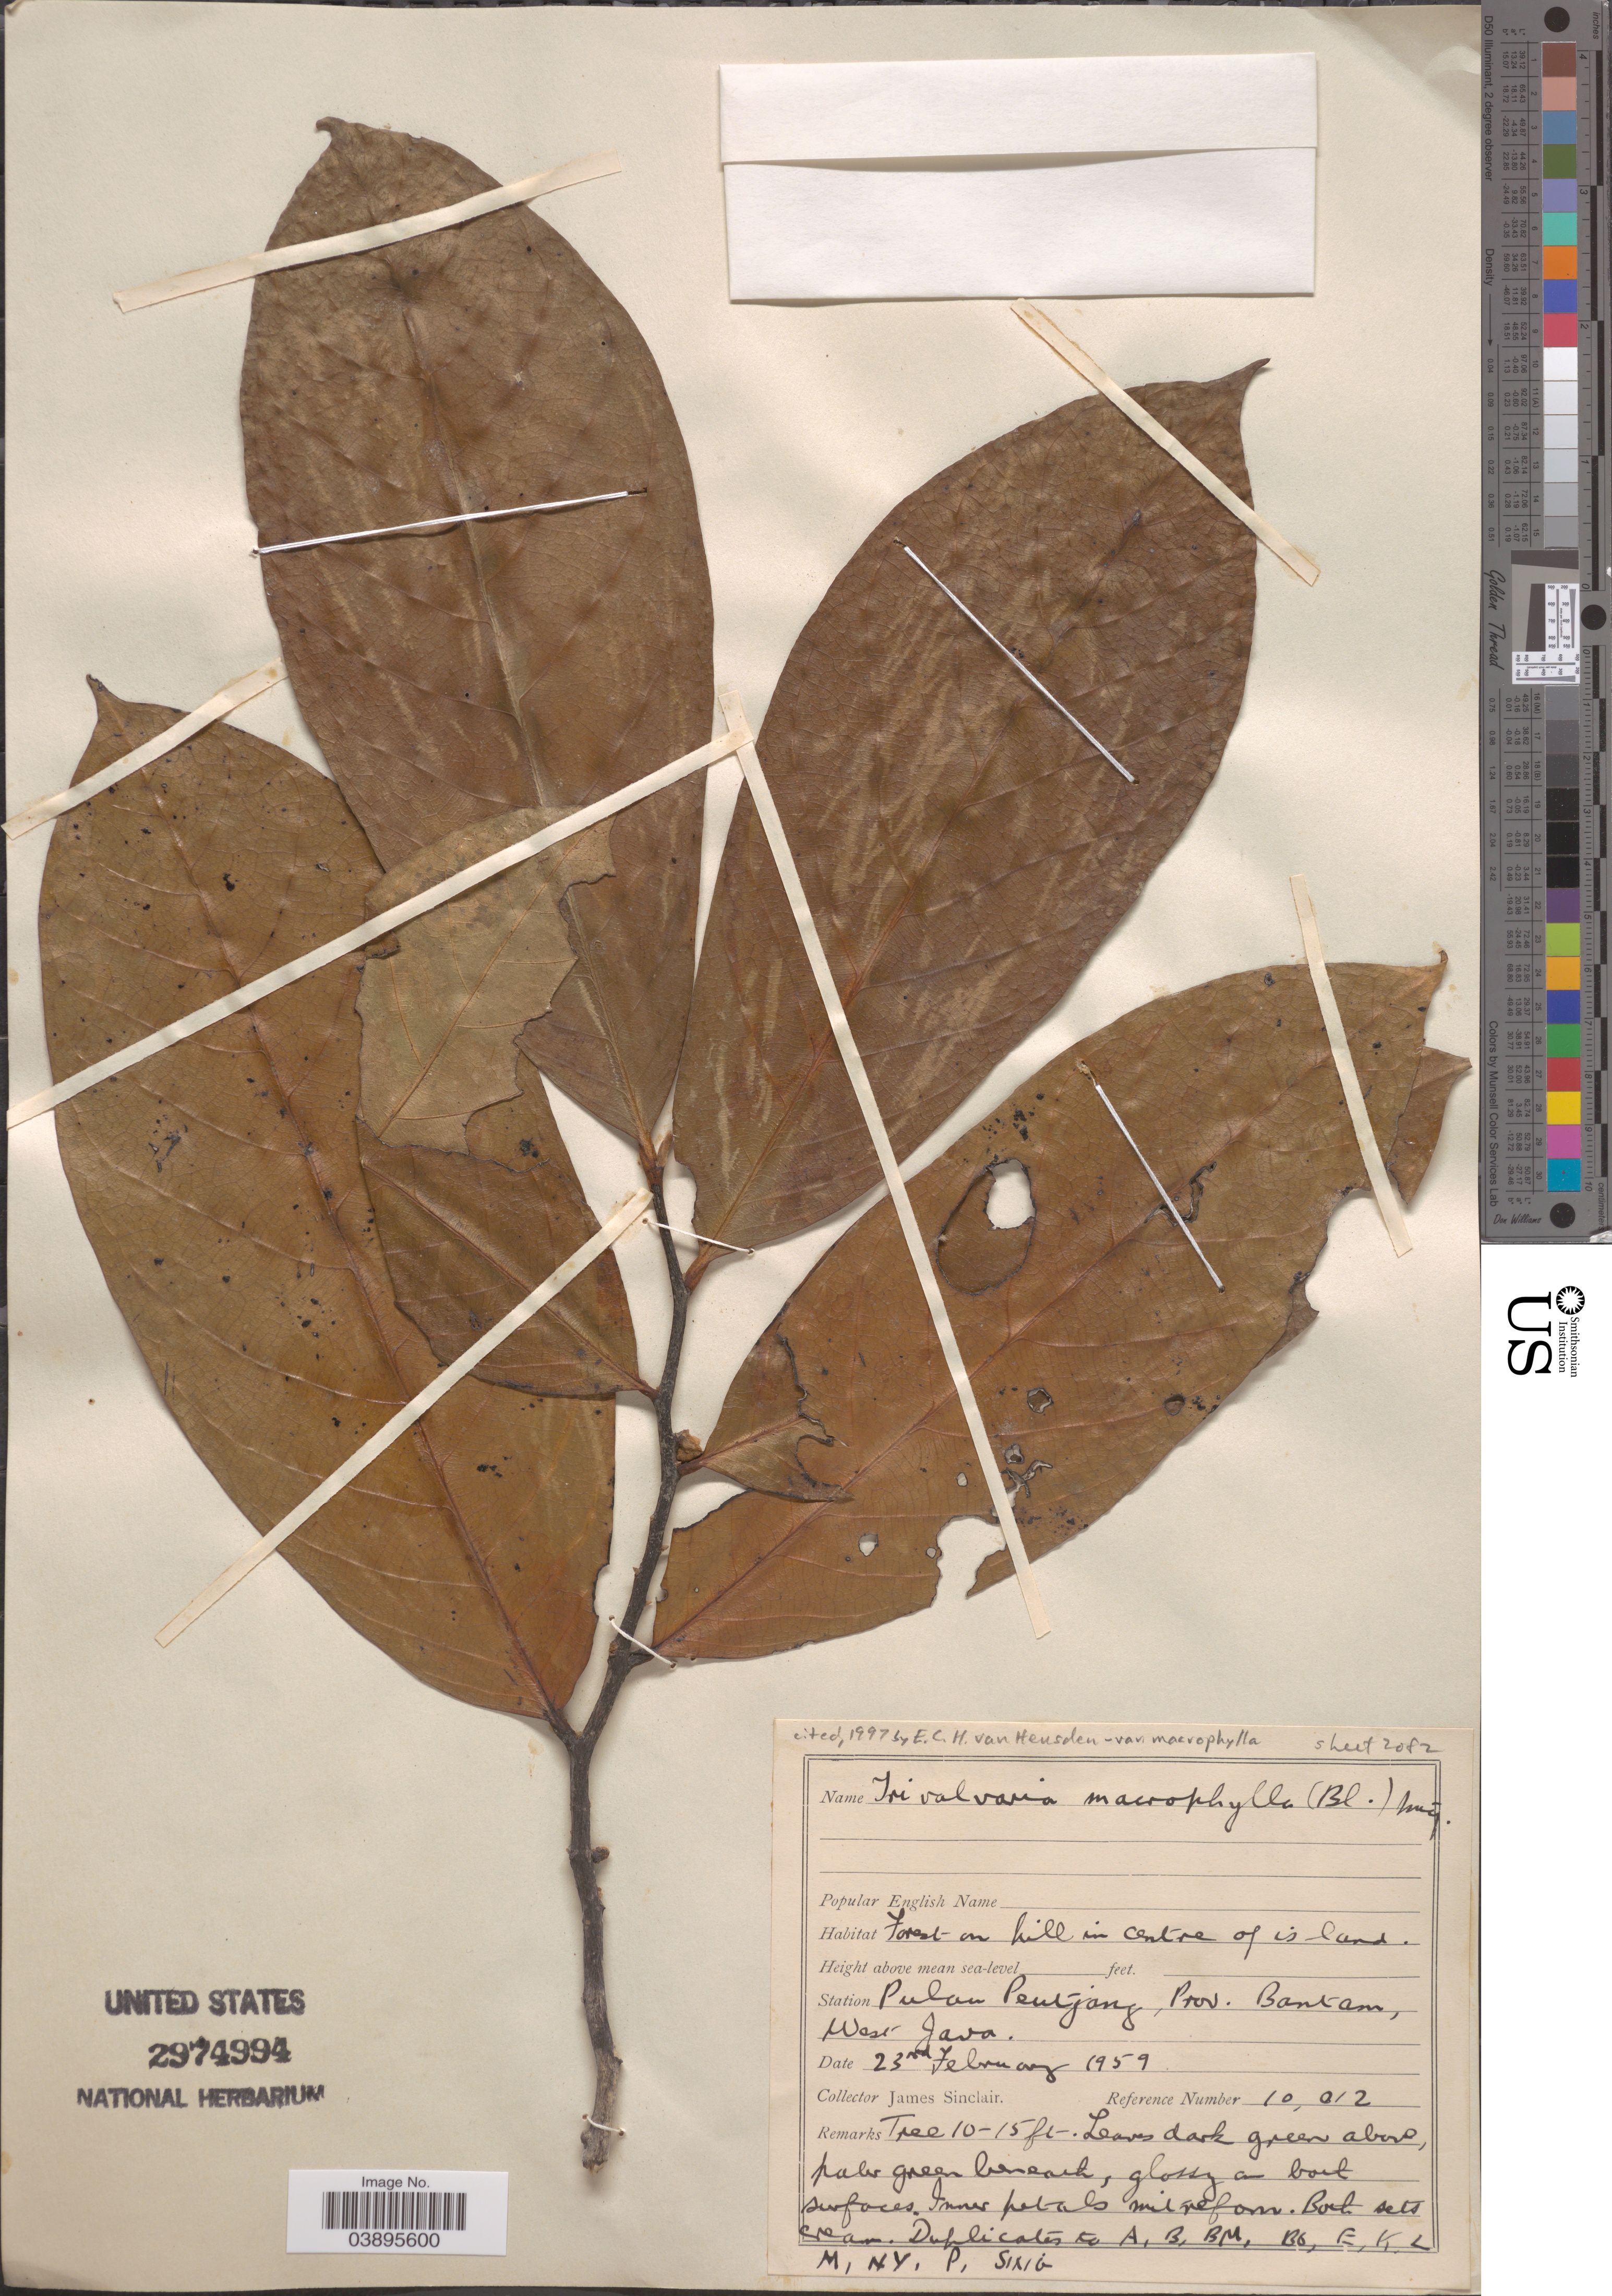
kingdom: Plantae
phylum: Tracheophyta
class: Magnoliopsida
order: Magnoliales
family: Annonaceae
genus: Trivalvaria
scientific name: Trivalvaria macrophylla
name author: (Blume) Miq.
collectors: J. Sinclair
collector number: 10012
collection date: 1959-02-23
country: Indonesia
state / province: Java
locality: In centre of island. Station Pulau Peutjang, Prov. Bantam, West Java.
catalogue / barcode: US 2974994